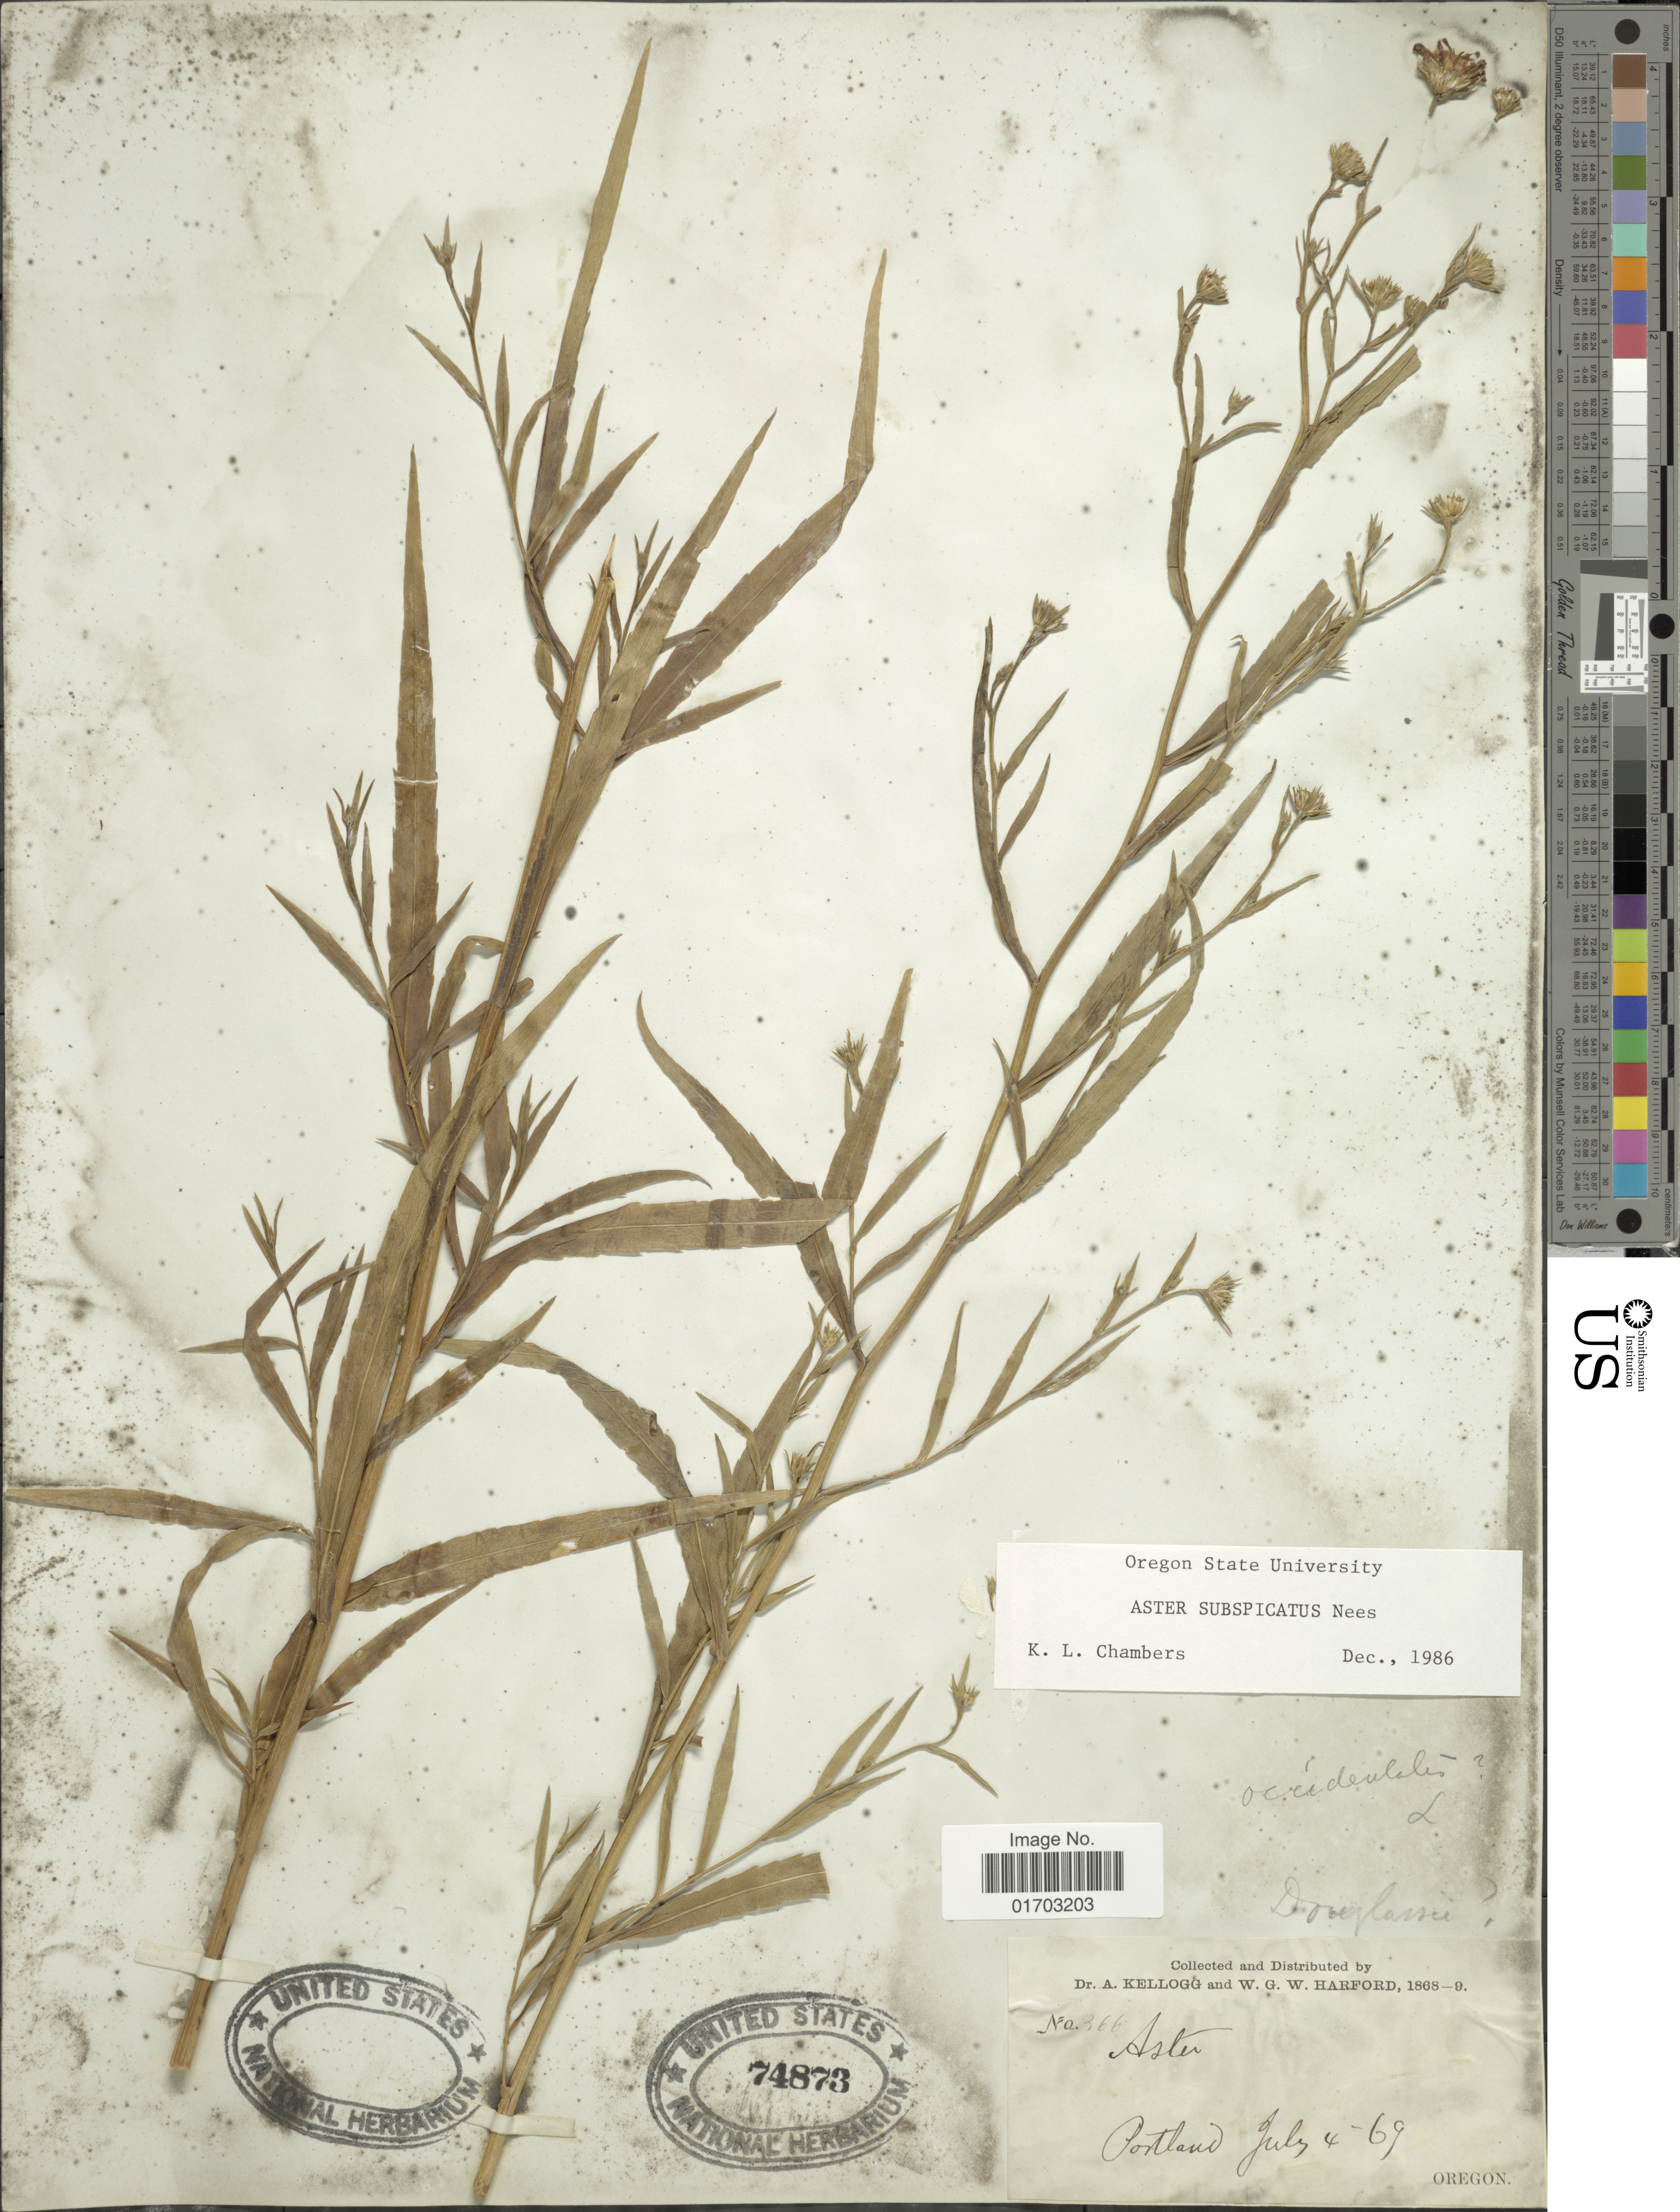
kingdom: Plantae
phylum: Tracheophyta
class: Magnoliopsida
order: Asterales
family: Asteraceae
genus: Symphyotrichum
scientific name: Symphyotrichum subspicatum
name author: (Nees) G.L. Nesom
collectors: A. Kellogg & W. G. W. Harford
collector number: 366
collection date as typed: Transcribed d/m/y: 4/7/69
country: United States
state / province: Oregon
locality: Portland.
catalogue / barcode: US 74873